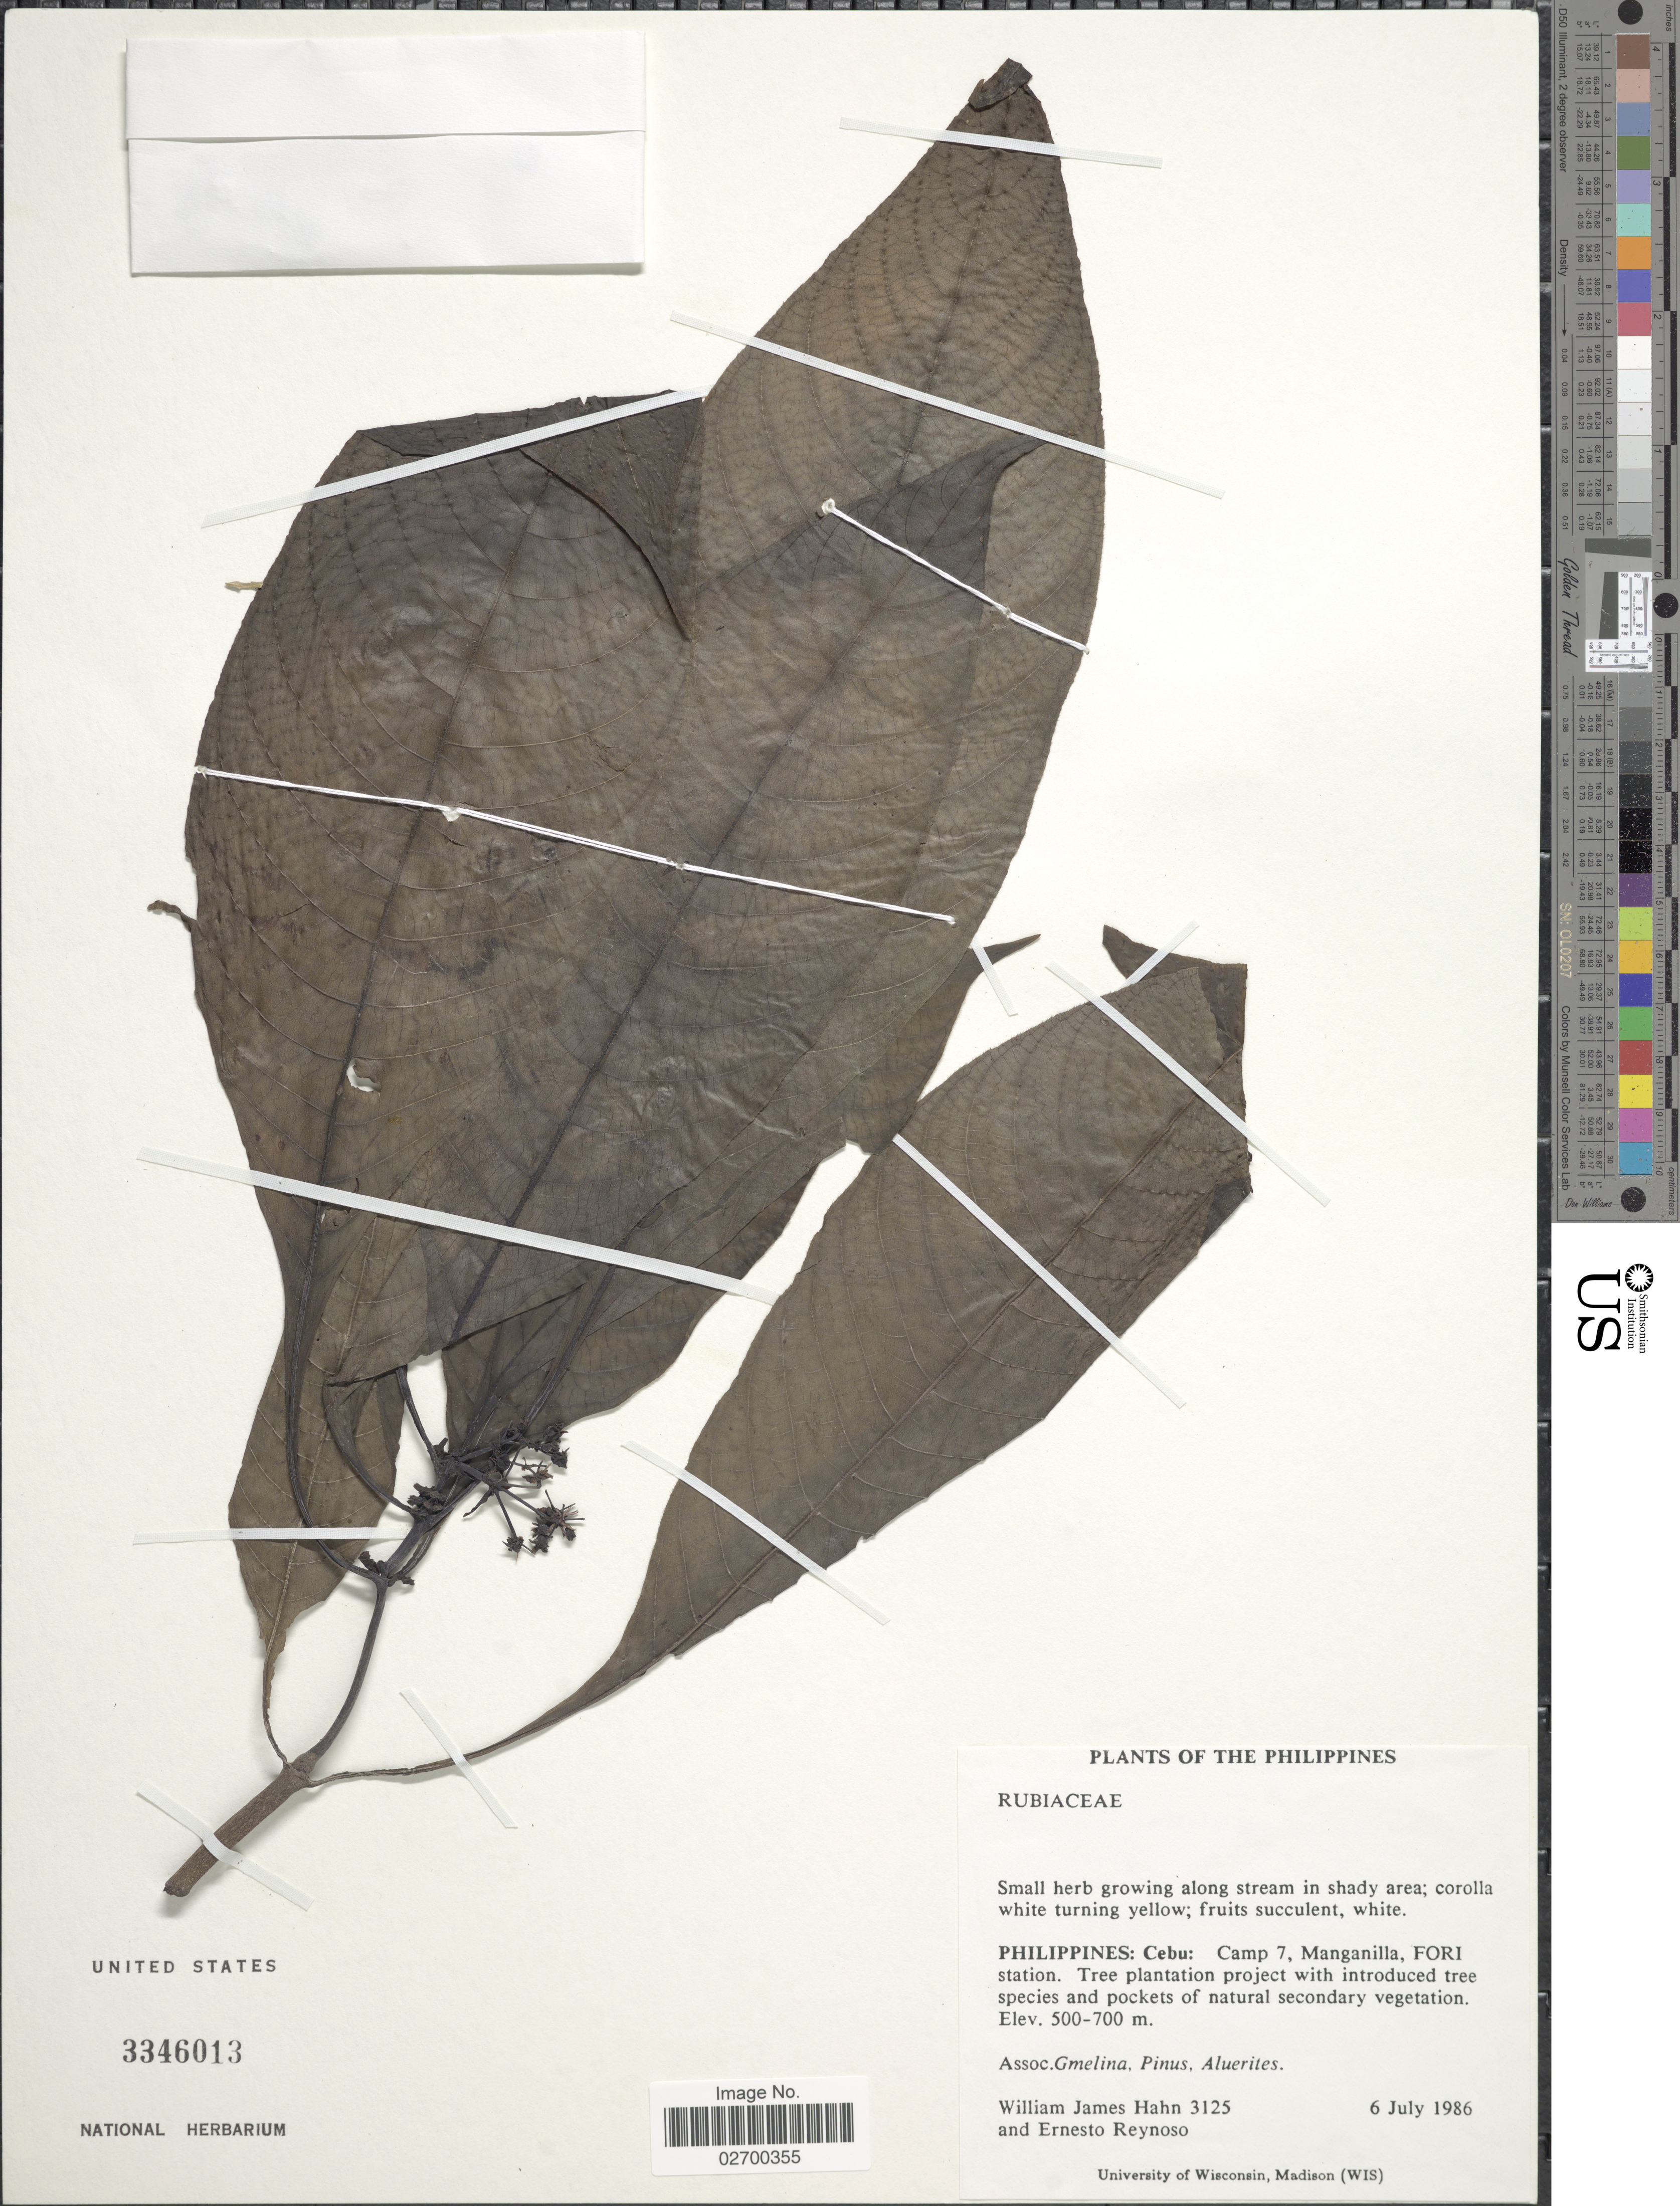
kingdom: Plantae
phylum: Tracheophyta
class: Magnoliopsida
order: Gentianales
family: Rubiaceae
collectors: W. J. Hahn & E. Reynoso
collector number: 3125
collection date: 1986-07-06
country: Philippines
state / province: Central Visayas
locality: Cebu: Camp 7, Manganilla, FORI station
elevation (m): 500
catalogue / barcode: US 3346013